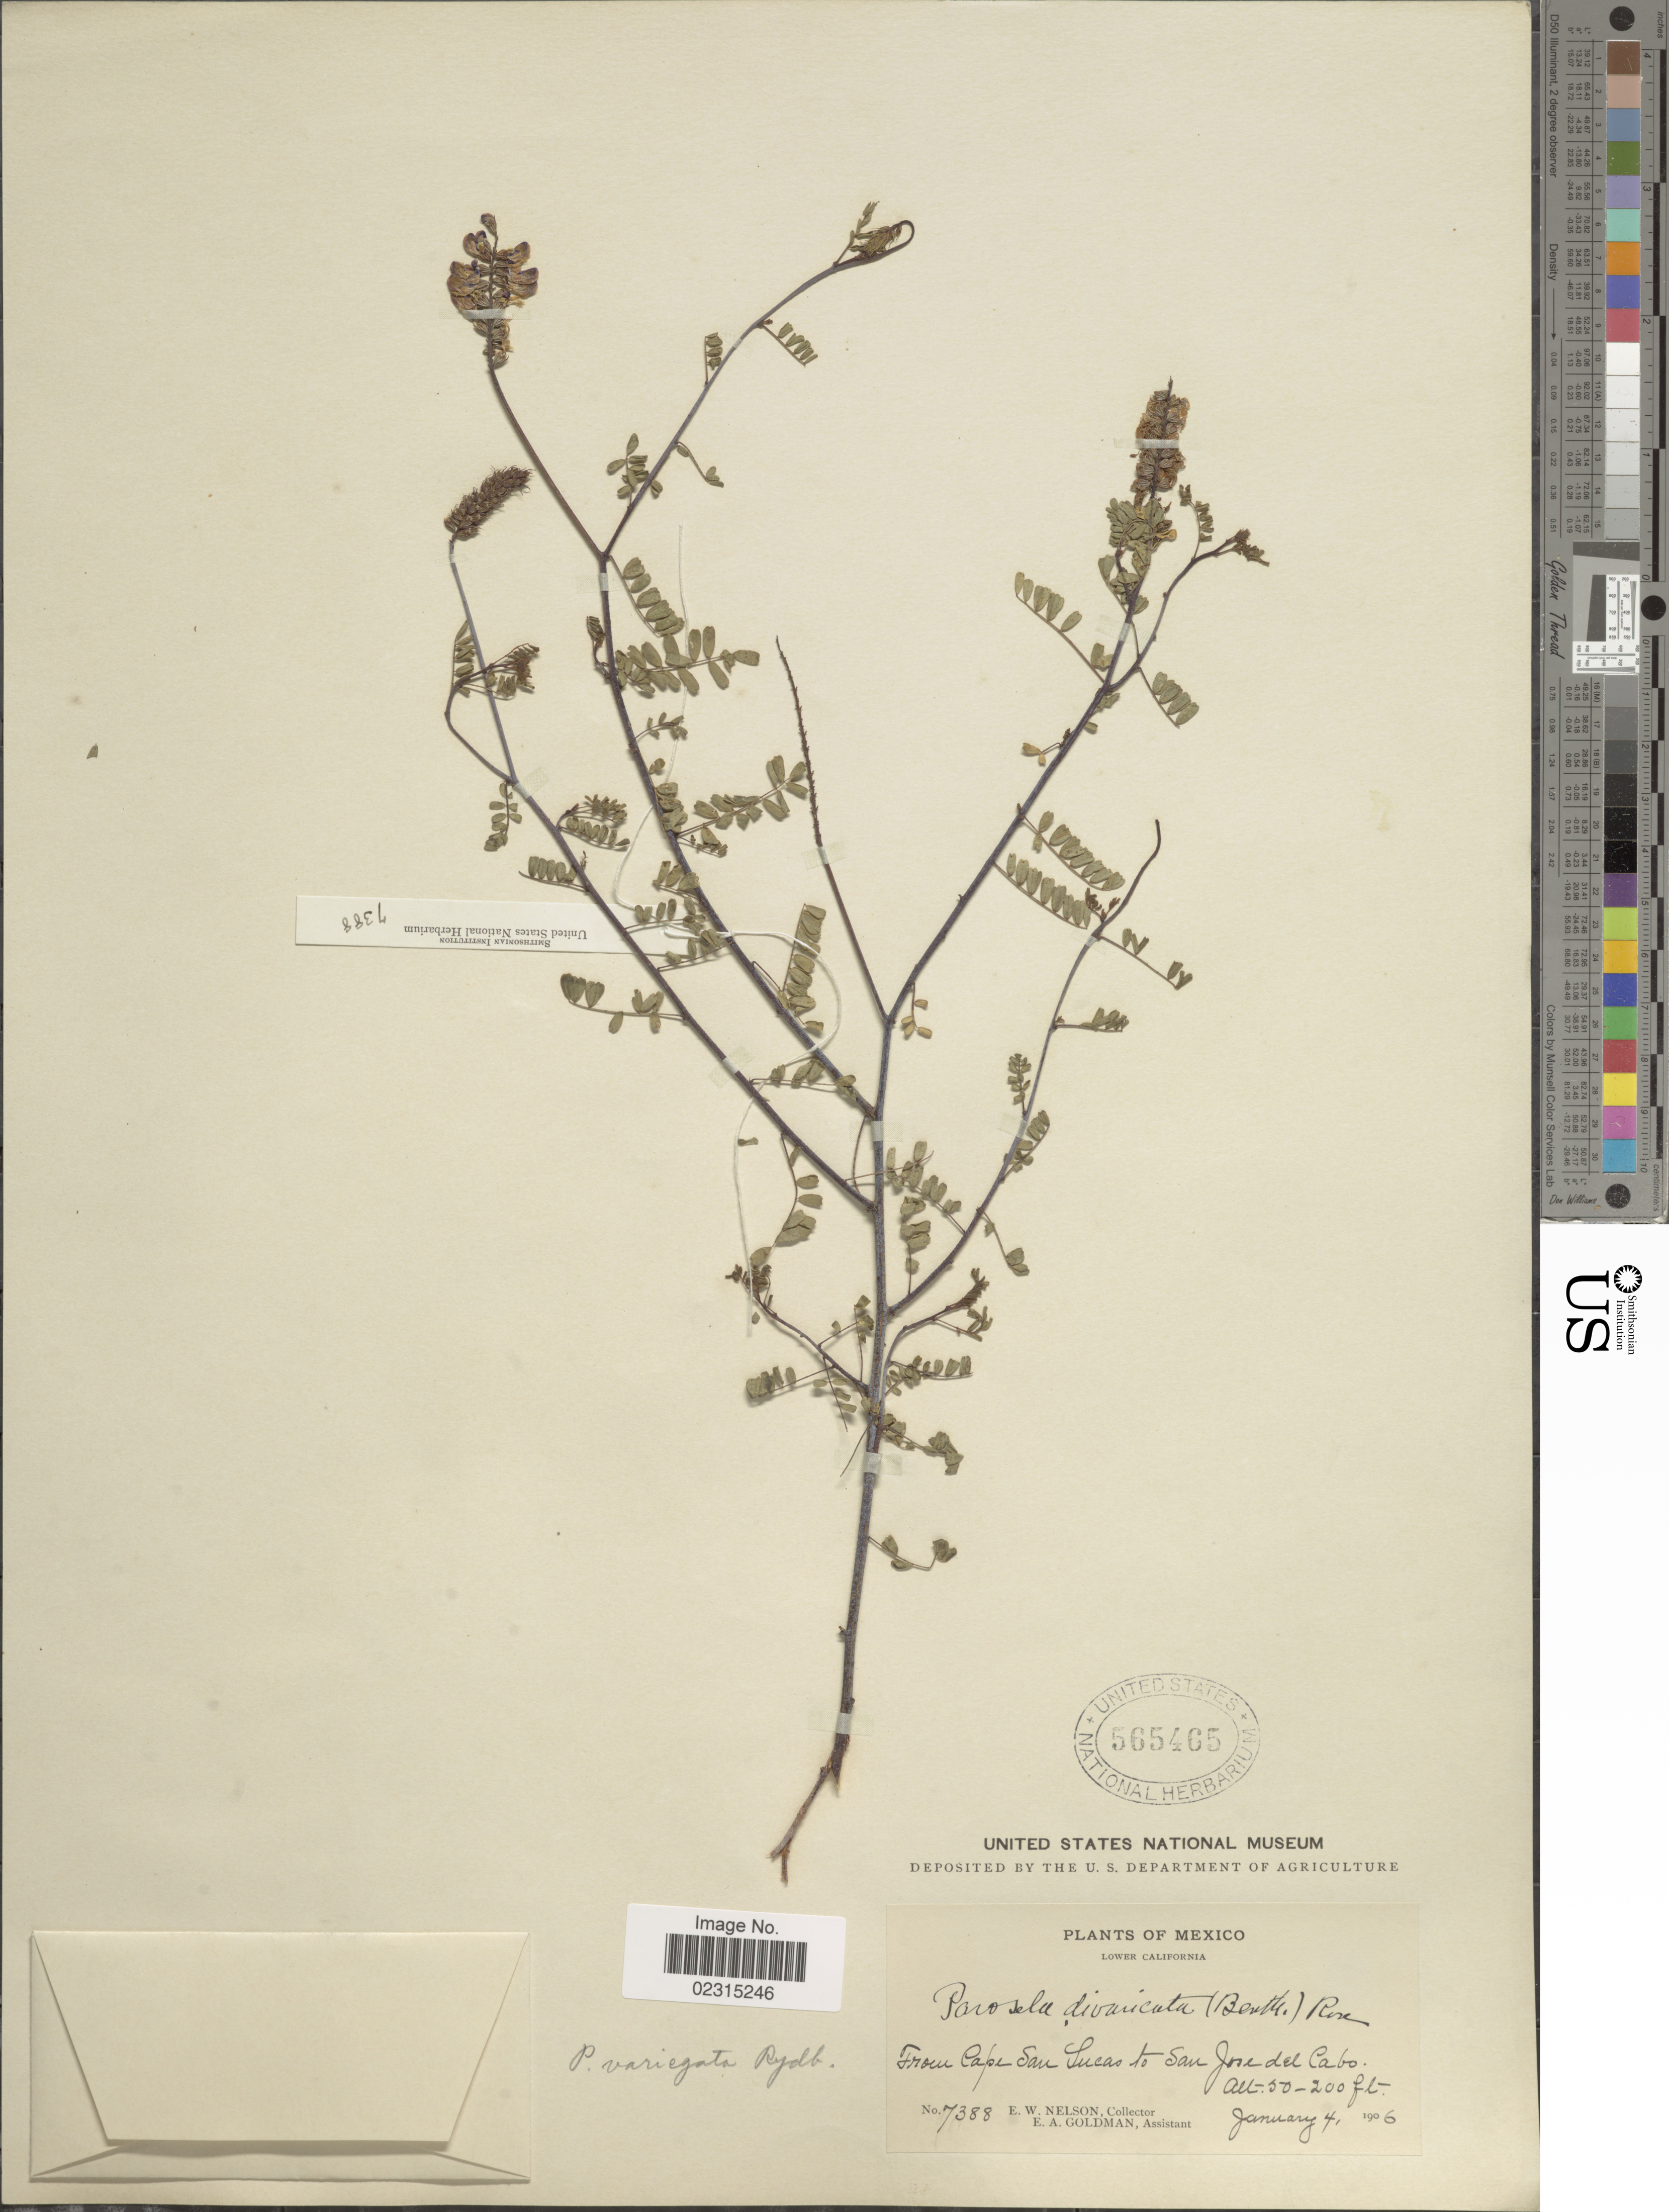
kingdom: Plantae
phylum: Tracheophyta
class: Magnoliopsida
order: Fabales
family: Fabaceae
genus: Marina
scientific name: Marina divaricata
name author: (Benth.) Barneby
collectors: E. W. Nelson & E. A. Goldman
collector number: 7388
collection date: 1906-01-04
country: Mexico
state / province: Baja California Sur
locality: Lower California, From Cape San Lucas to San Jose del Cabo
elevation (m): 15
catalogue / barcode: US 565465